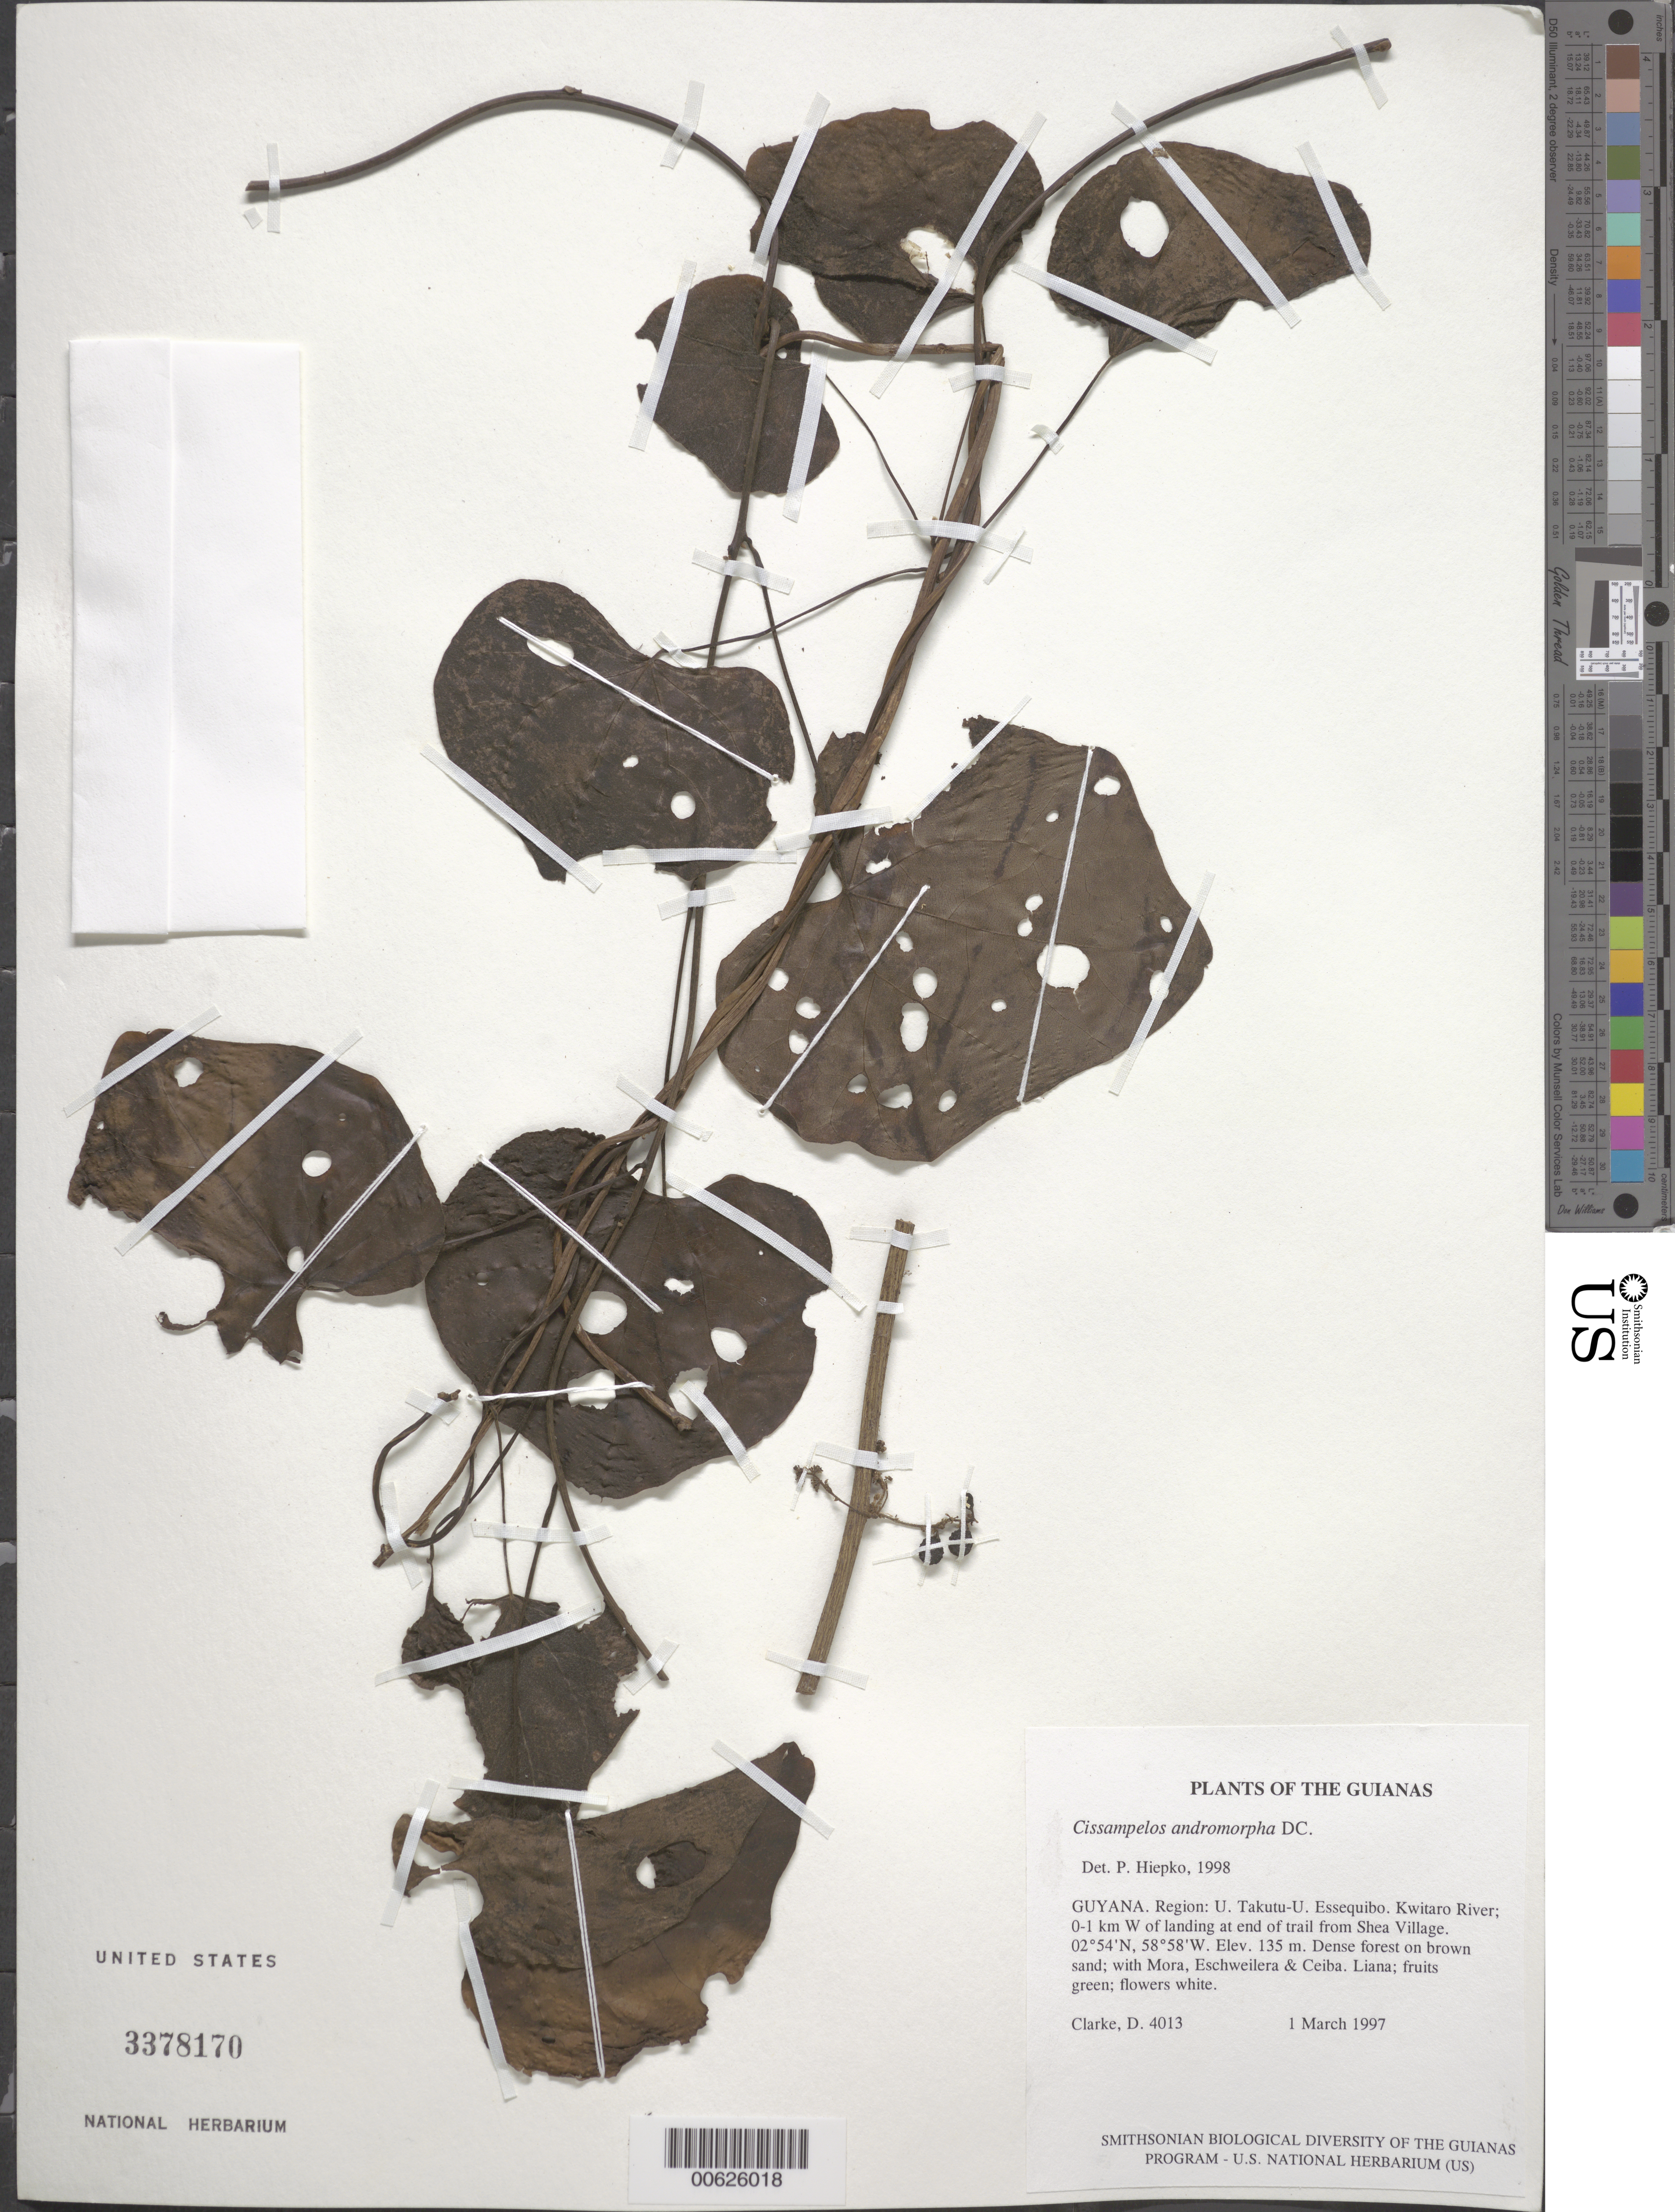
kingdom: Plantae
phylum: Tracheophyta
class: Magnoliopsida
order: Ranunculales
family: Menispermaceae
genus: Cissampelos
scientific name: Cissampelos andromorpha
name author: DC.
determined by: Hiepko, P. H.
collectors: H. D. Clarke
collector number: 4013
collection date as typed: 1 March 1997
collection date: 1997-03-01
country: Guyana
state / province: U. Takutu-U. Essequibo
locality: Kwitaro River; 0-1 km W of landing at end of trail from Shea Village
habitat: Dense forest on brown sand; with Mora, Eschweilera & Ceiba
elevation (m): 135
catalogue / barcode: US 3378170